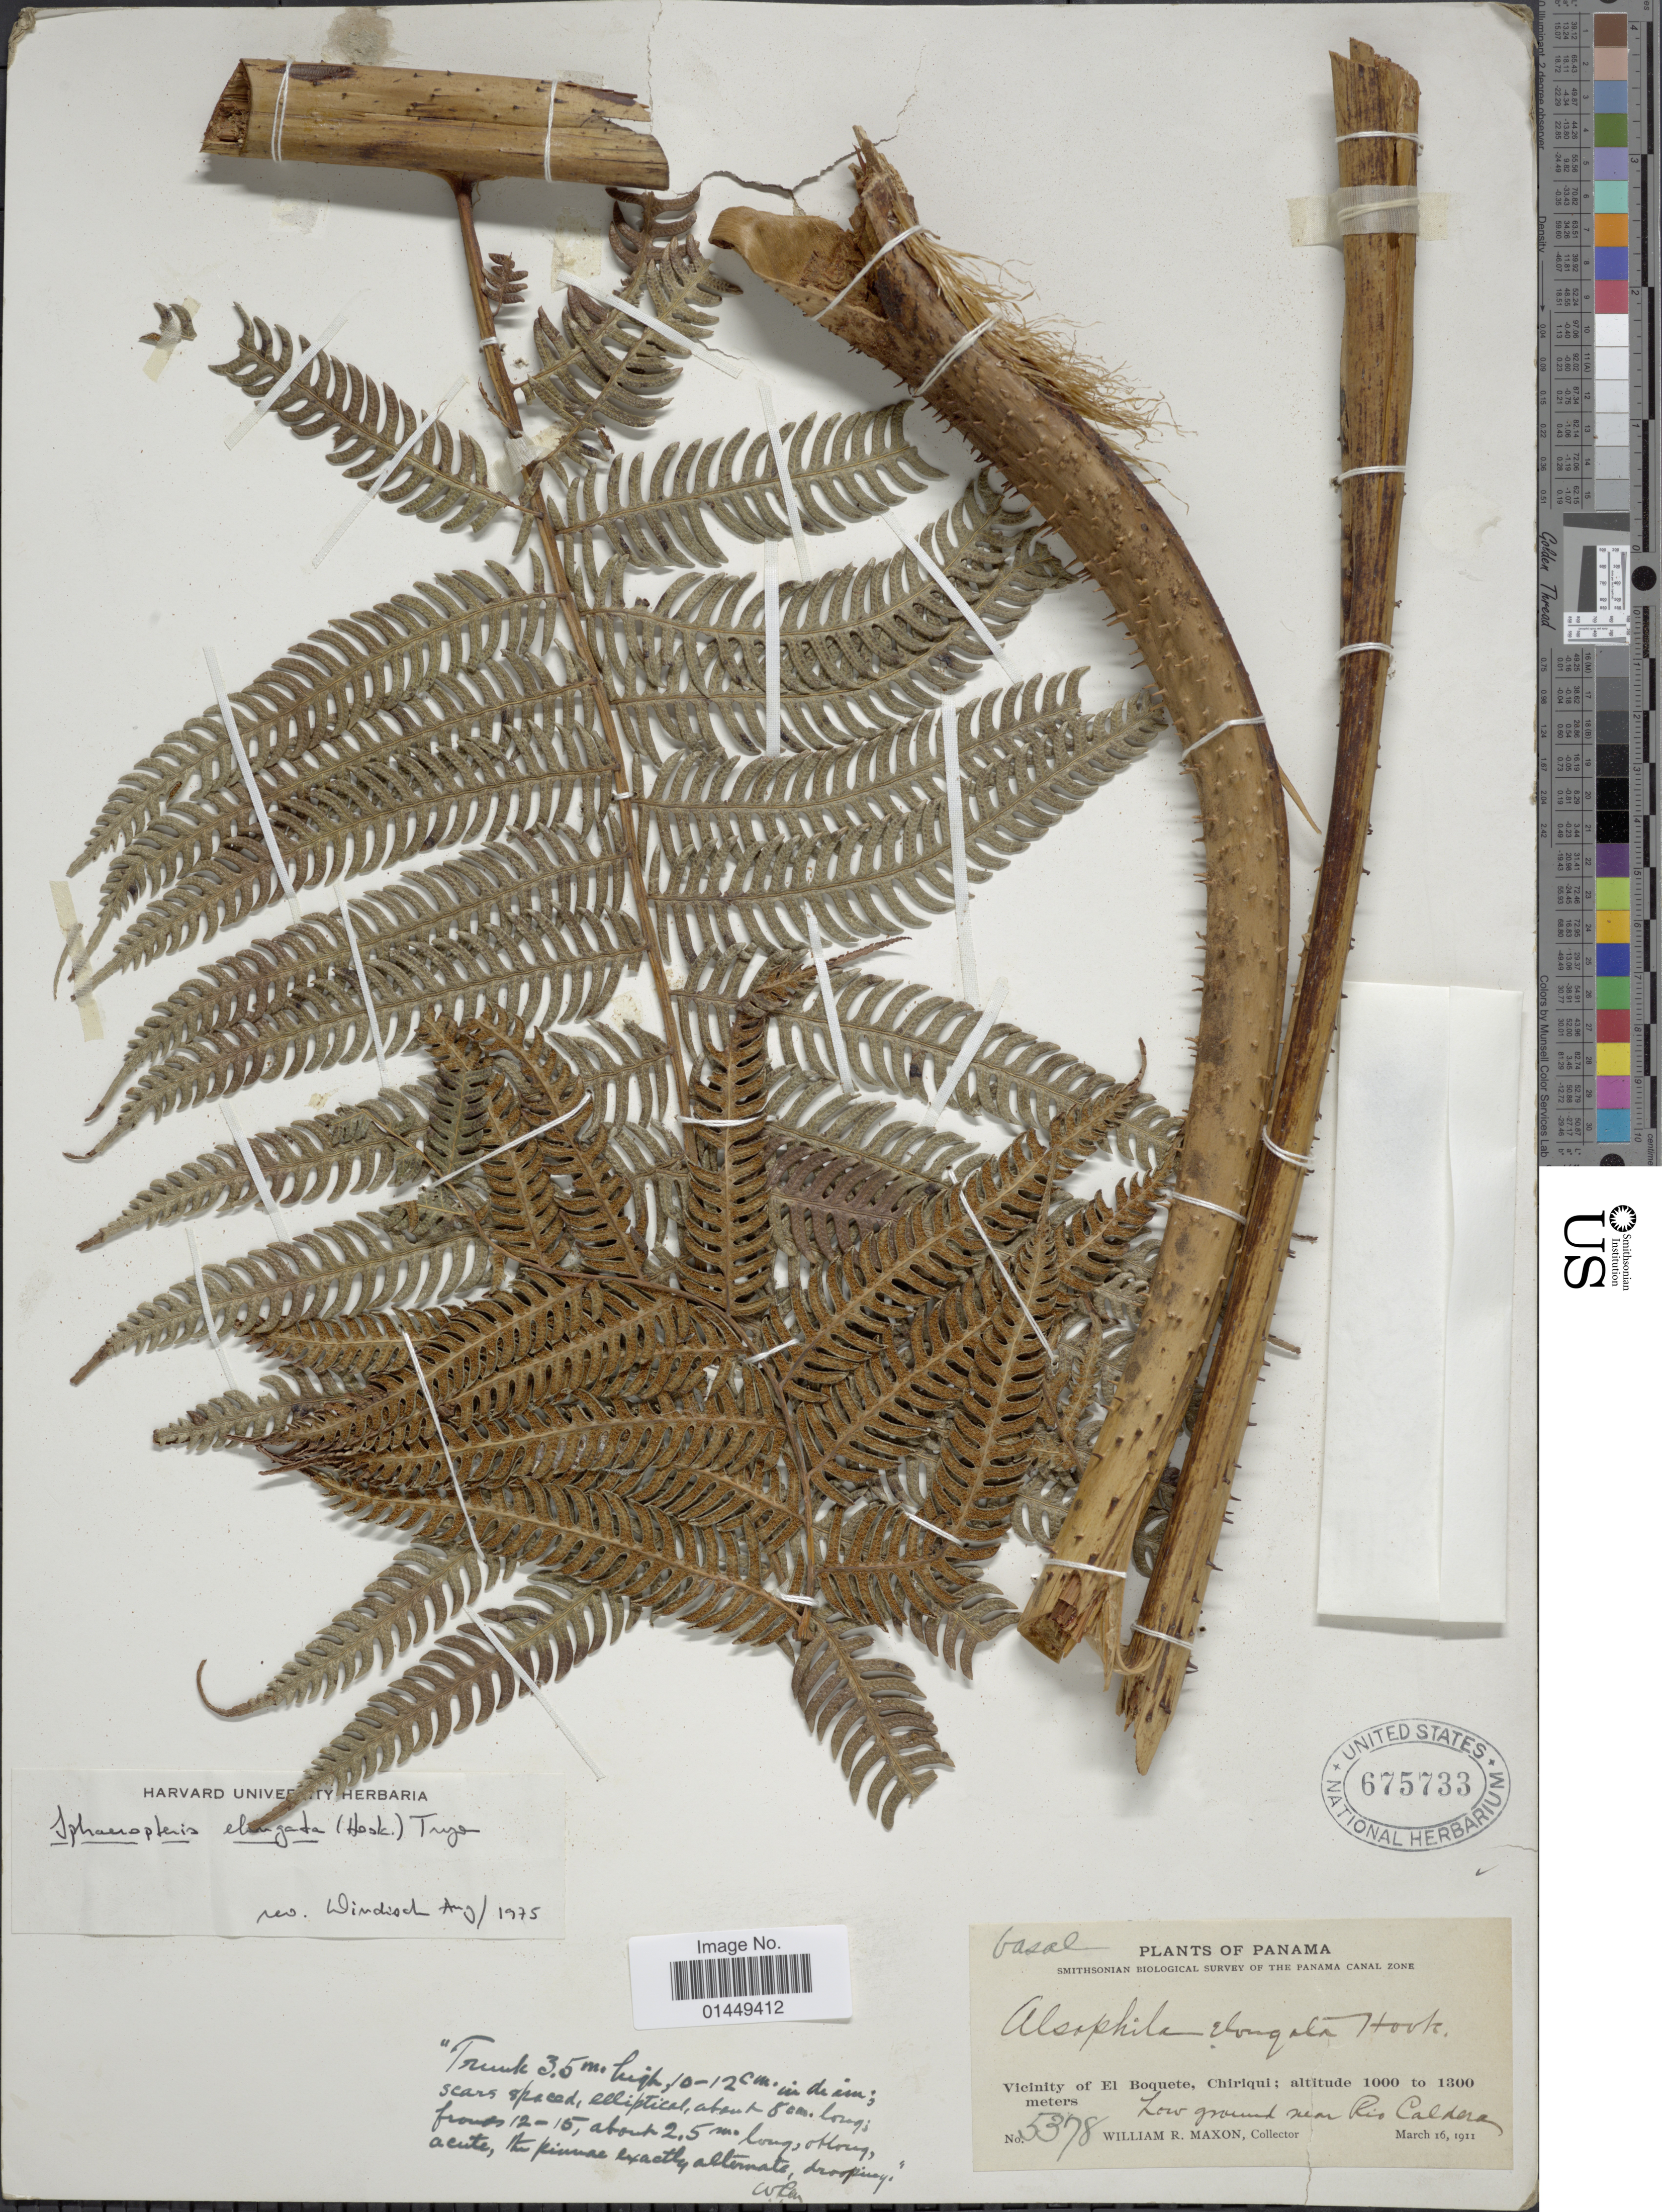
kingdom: Plantae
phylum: Tracheophyta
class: Polypodiopsida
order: Cyatheales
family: Cyatheaceae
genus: Cyathea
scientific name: Cyathea poeppigii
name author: (Hook.) Domin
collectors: W. R. Maxon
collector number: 5378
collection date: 1911-03-16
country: Panama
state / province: Chiriqui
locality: Vicinity of El Boquete, Chiriqui. Low ground near Rio Caldera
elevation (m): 1000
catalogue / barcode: US 675733